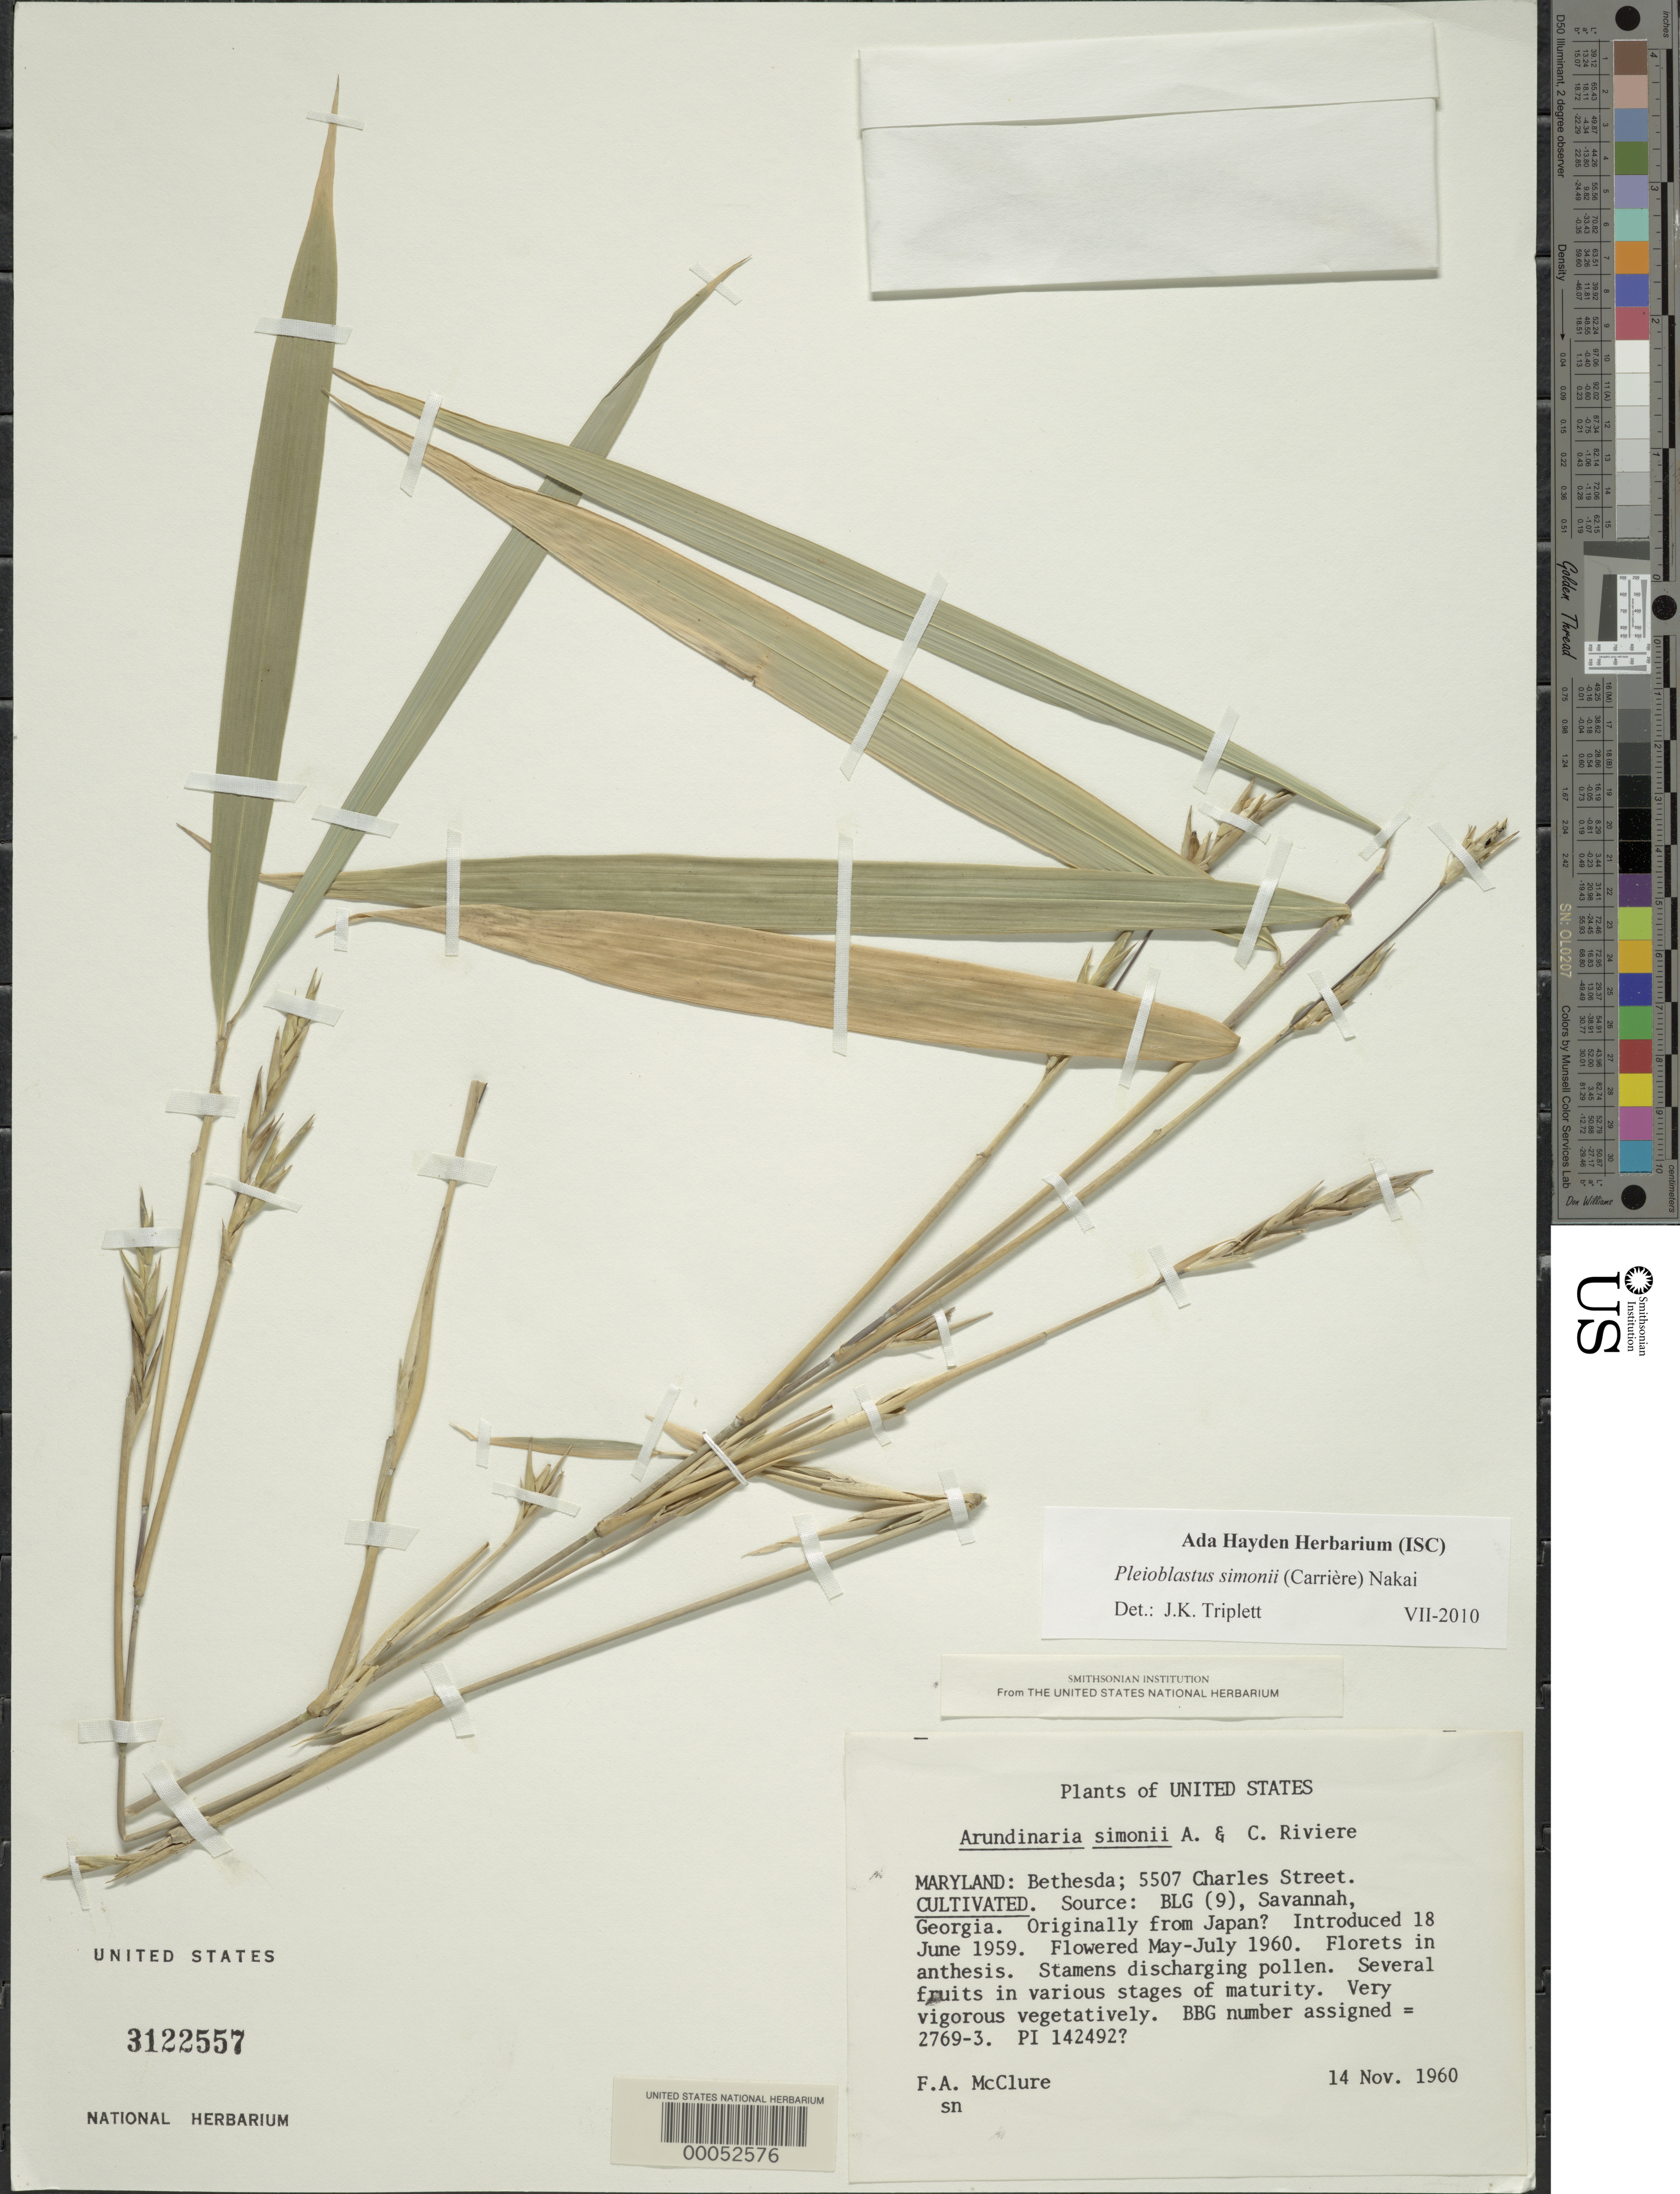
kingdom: Plantae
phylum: Tracheophyta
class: Liliopsida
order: Poales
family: Poaceae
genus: Pleioblastus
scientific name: Pleioblastus simonii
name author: (Carrière) Nakai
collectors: F. A. McClure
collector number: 22002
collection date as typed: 14 Nov 1960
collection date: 1960-11-14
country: United States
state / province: Maryland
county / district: Montgomery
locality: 5507 Charles Street, Bethesda (McClure's garden)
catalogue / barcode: US 3122557